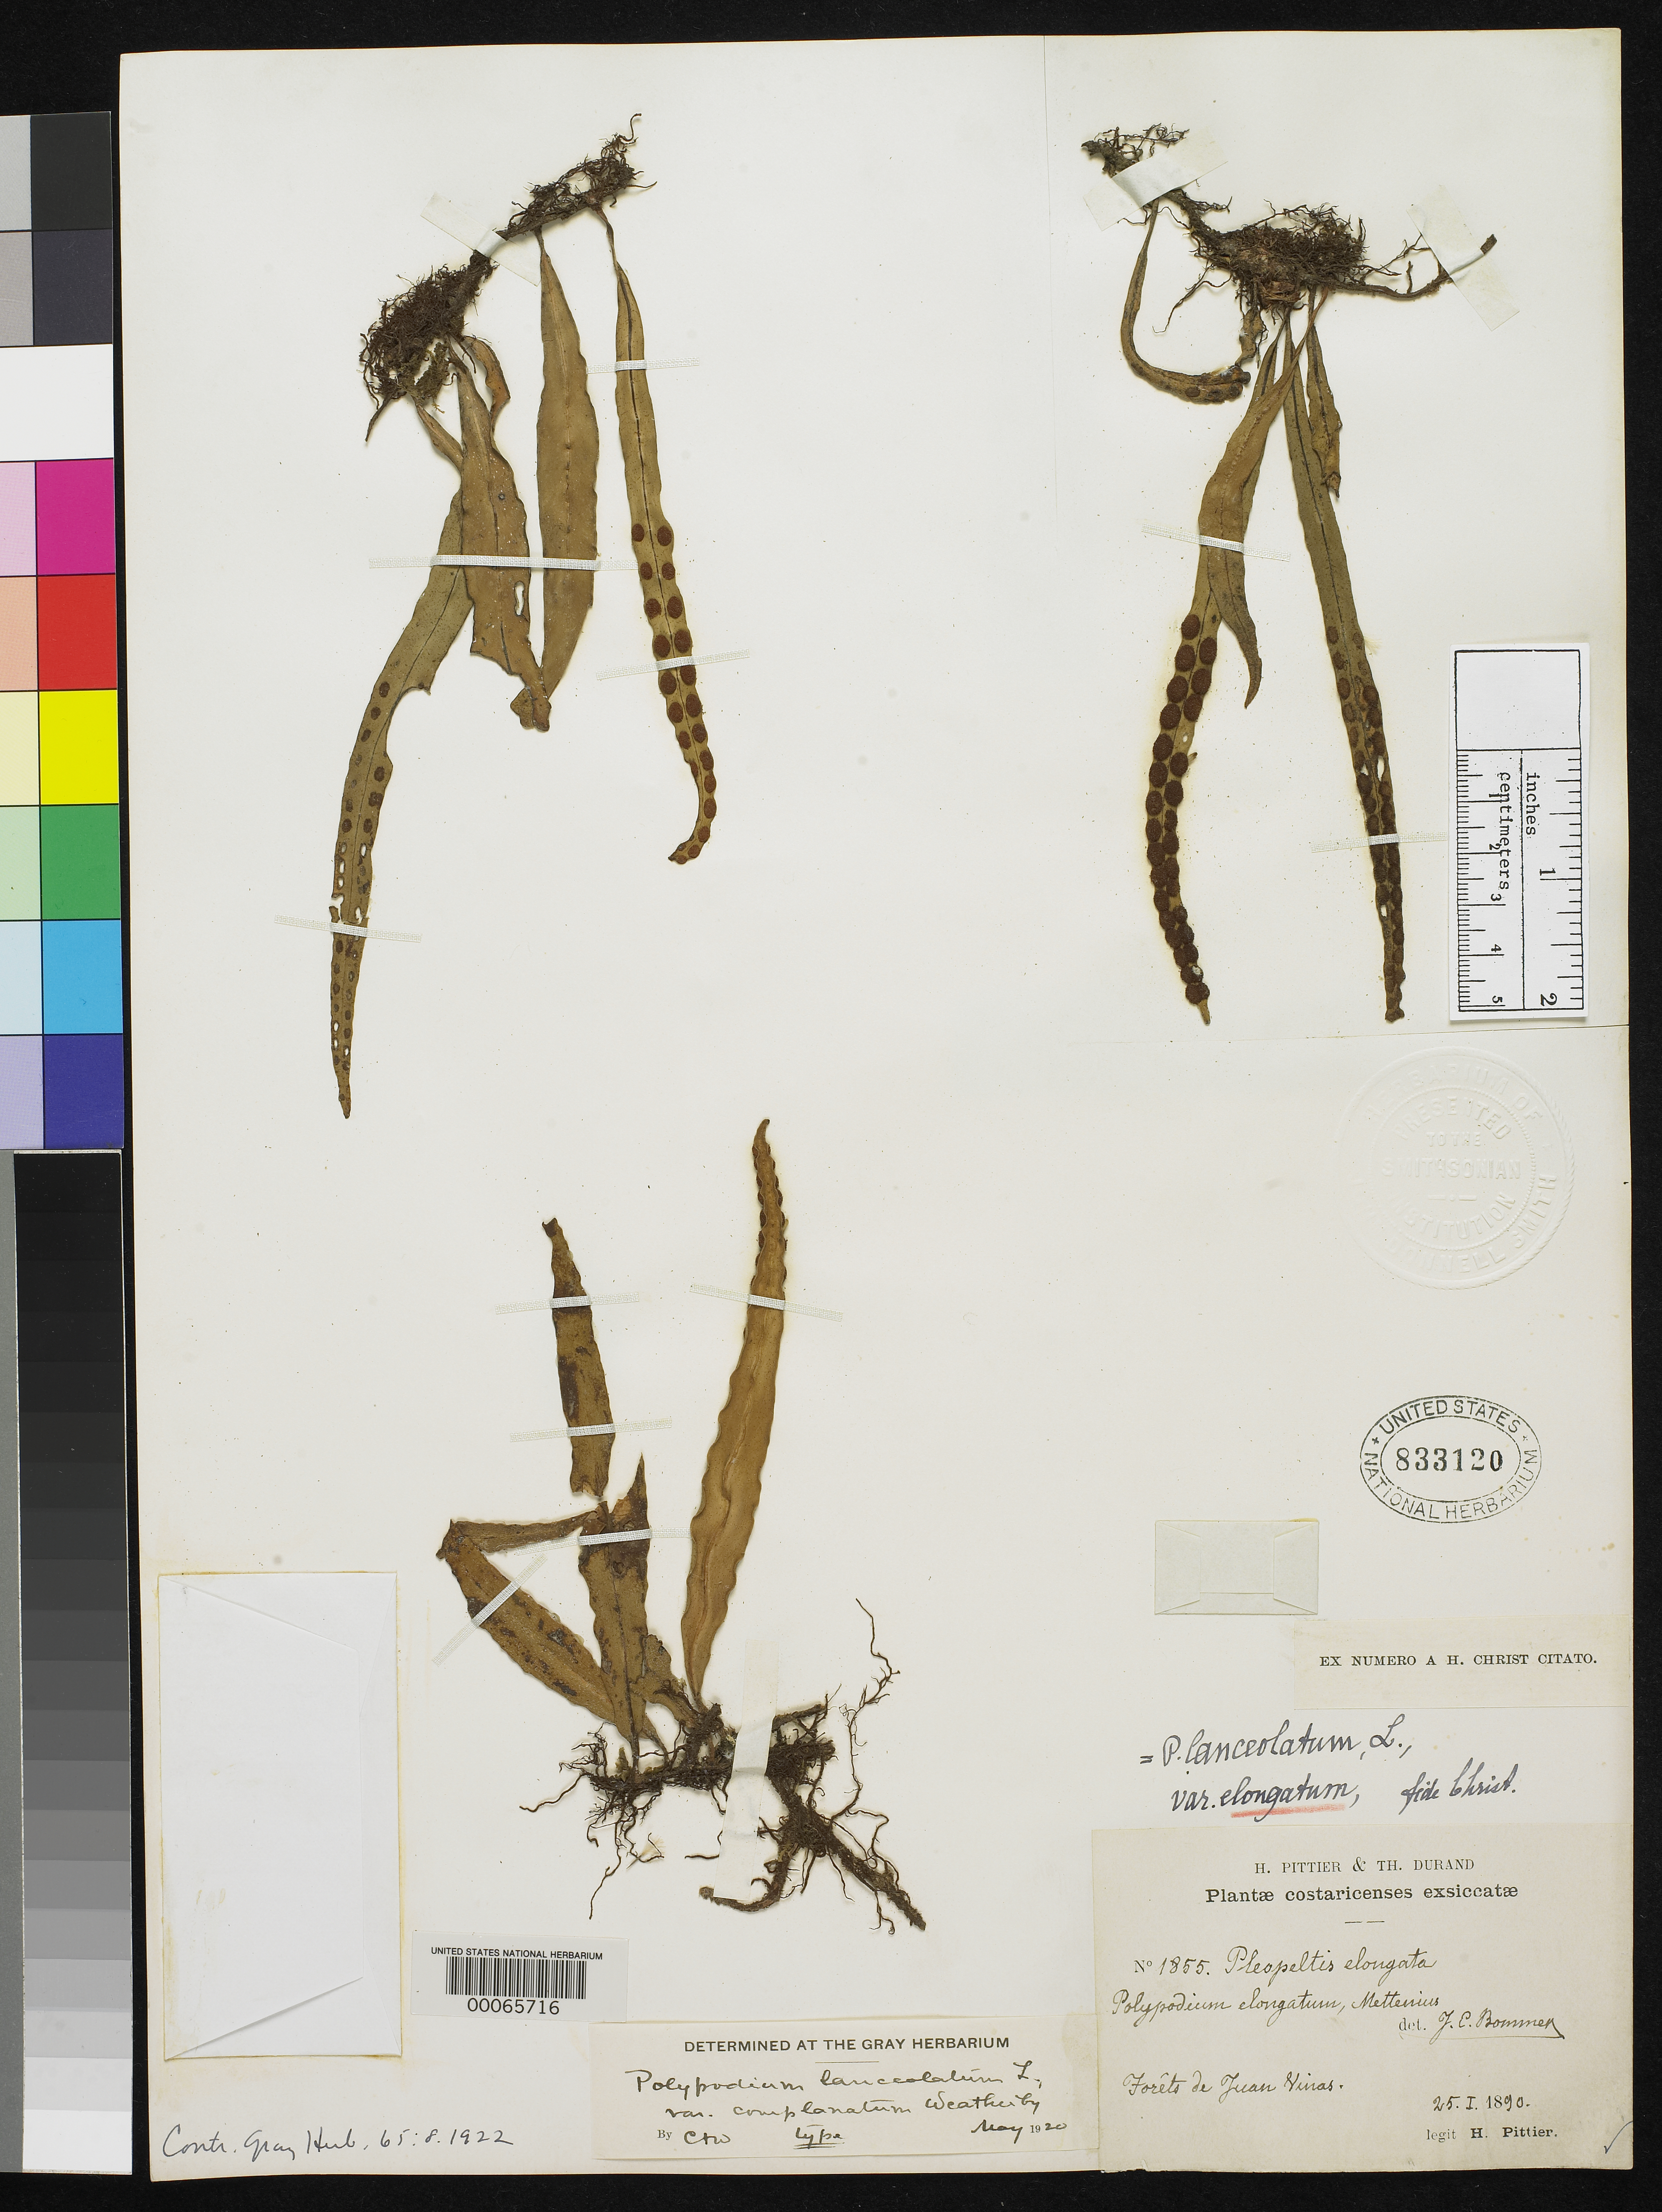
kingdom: Plantae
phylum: Tracheophyta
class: Polypodiopsida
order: Polypodiales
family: Polypodiaceae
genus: Polypodium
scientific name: Polypodium lanceolatum var. complanatum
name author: Weath.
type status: Holotype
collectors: H. F. Pittier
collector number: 1855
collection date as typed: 25 Jan 1890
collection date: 1890-01-25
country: Costa Rica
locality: Forets de Juan Vinas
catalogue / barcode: US 833120